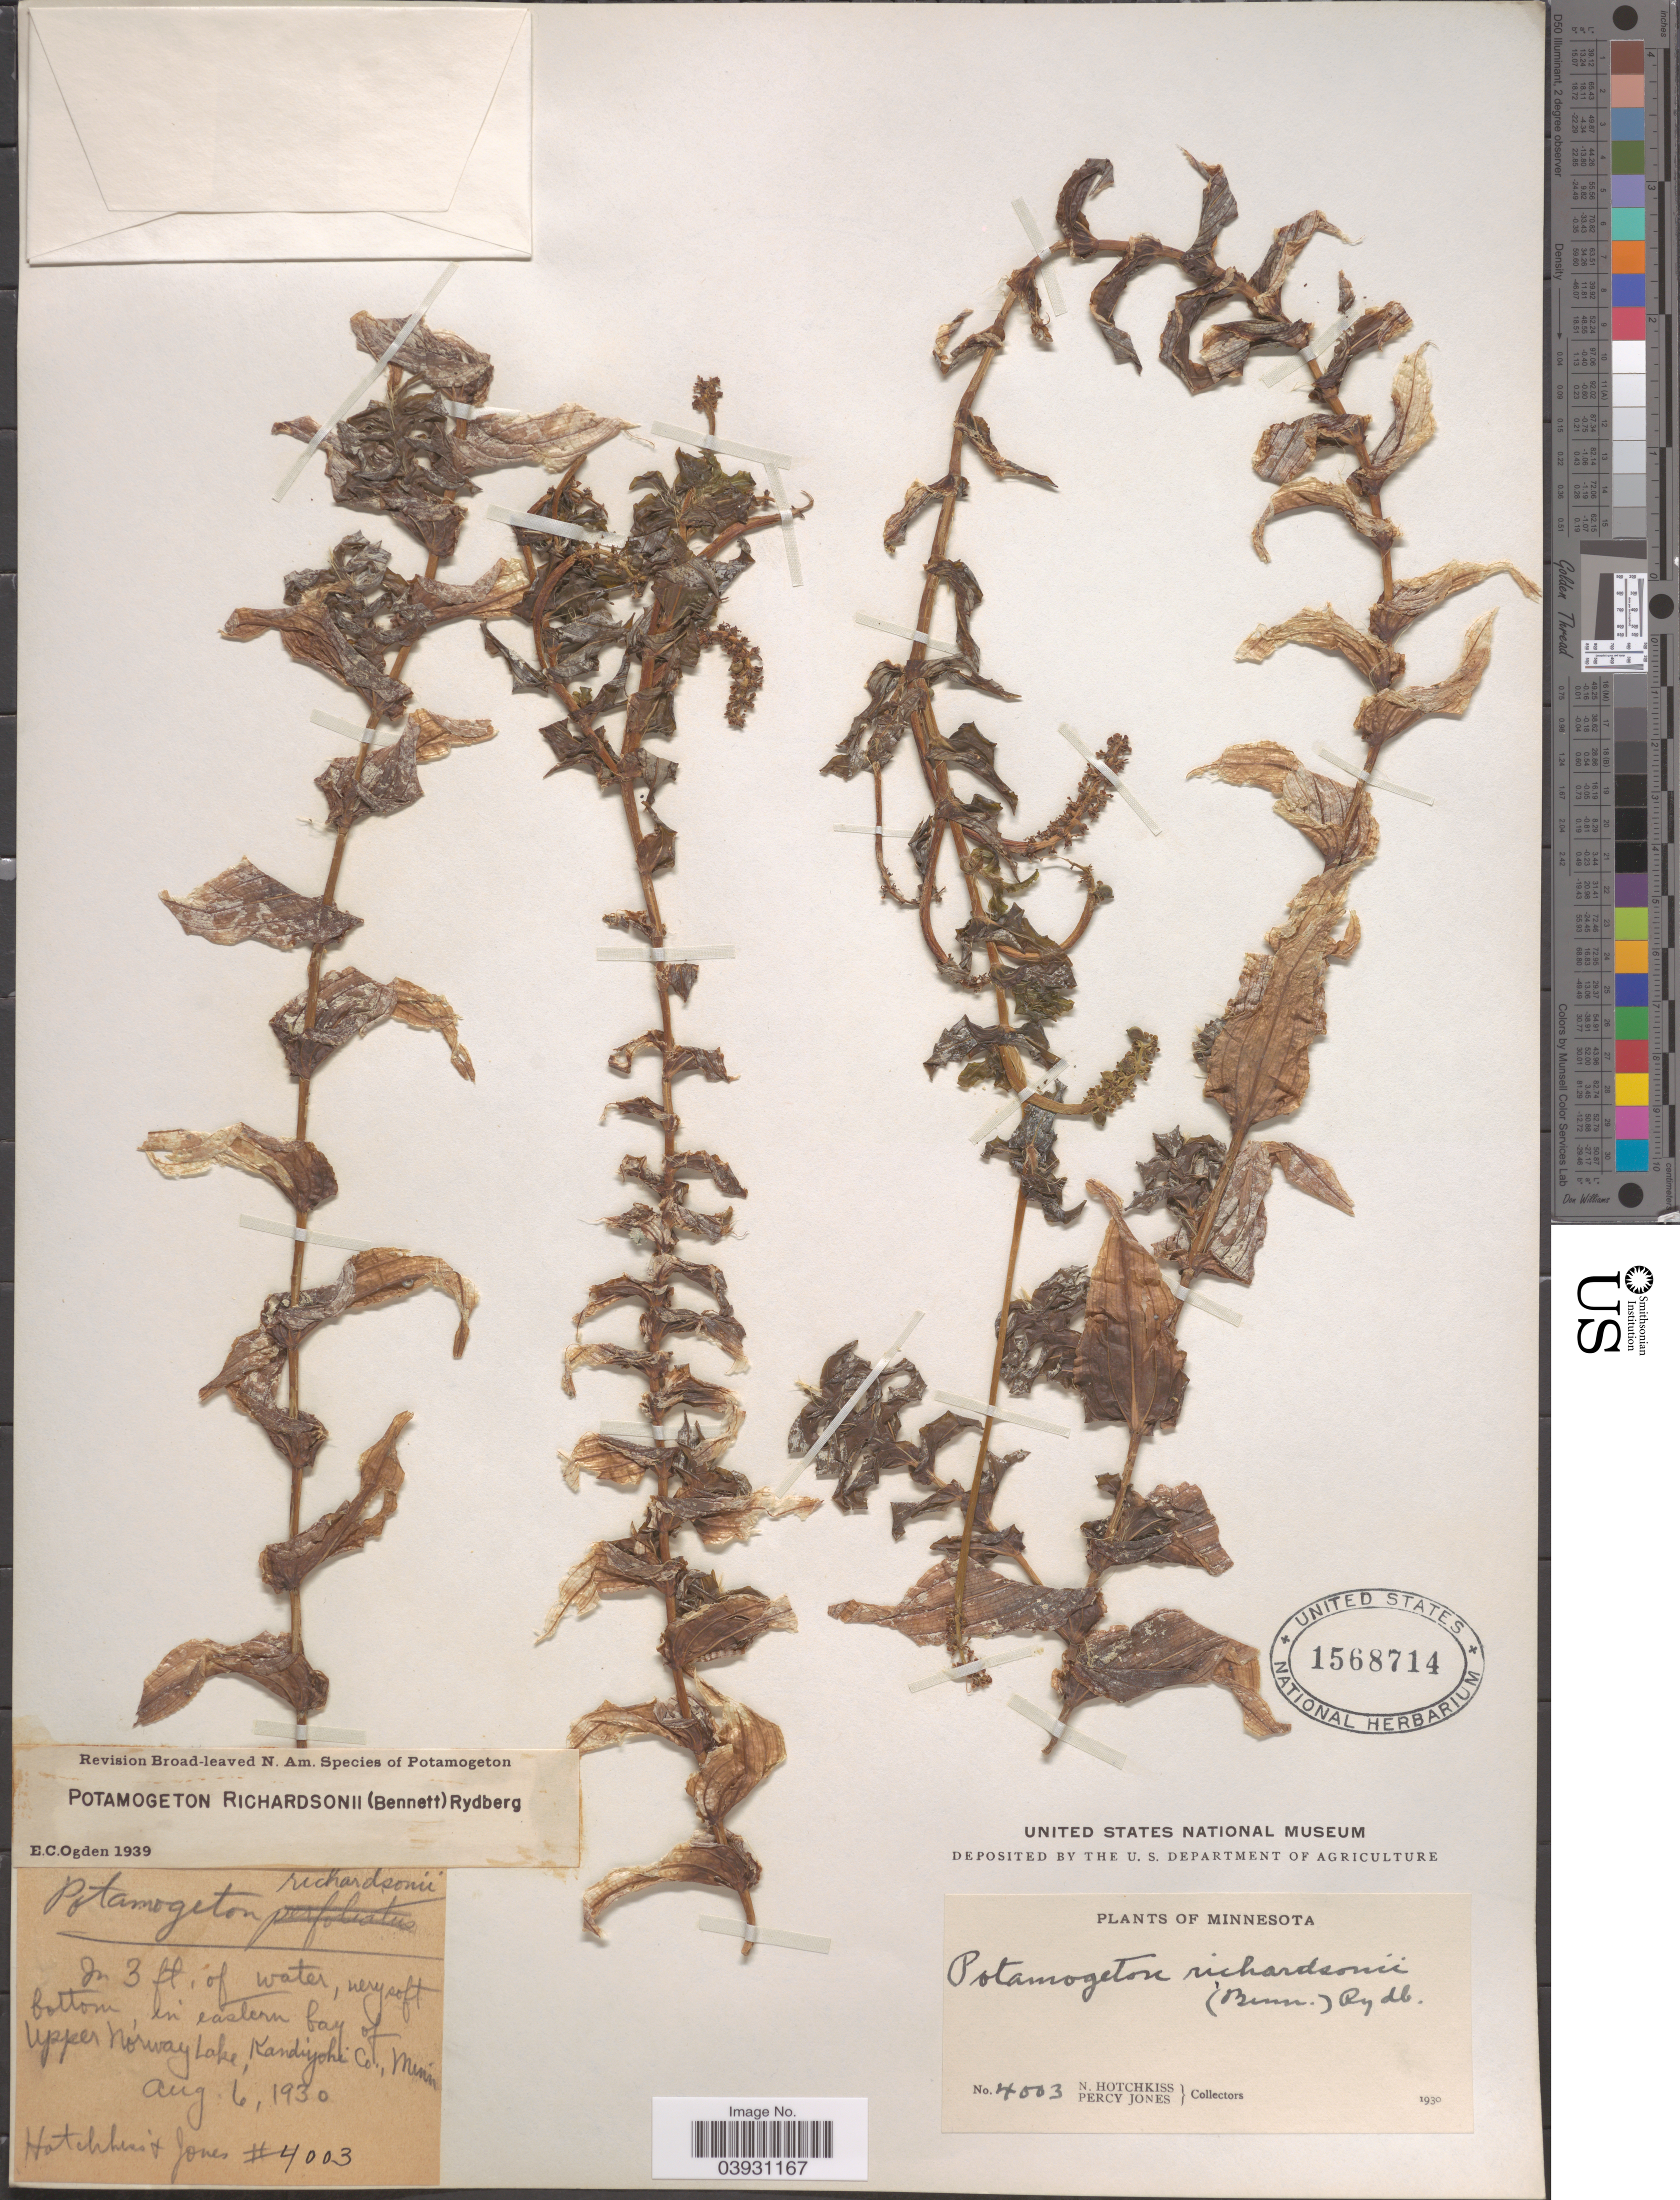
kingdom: Plantae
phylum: Tracheophyta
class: Liliopsida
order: Alismatales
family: Potamogetonaceae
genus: Potamogeton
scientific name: Potamogeton richardsonii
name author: (A.W. Benn.) Rydb.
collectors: N. Hotchkiss & P. Jones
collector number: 4003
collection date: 1930-08-06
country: United States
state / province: Minnesota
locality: In eastern bay of Upper Norway Lake, Kandiyohi Co.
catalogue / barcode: US 1568714